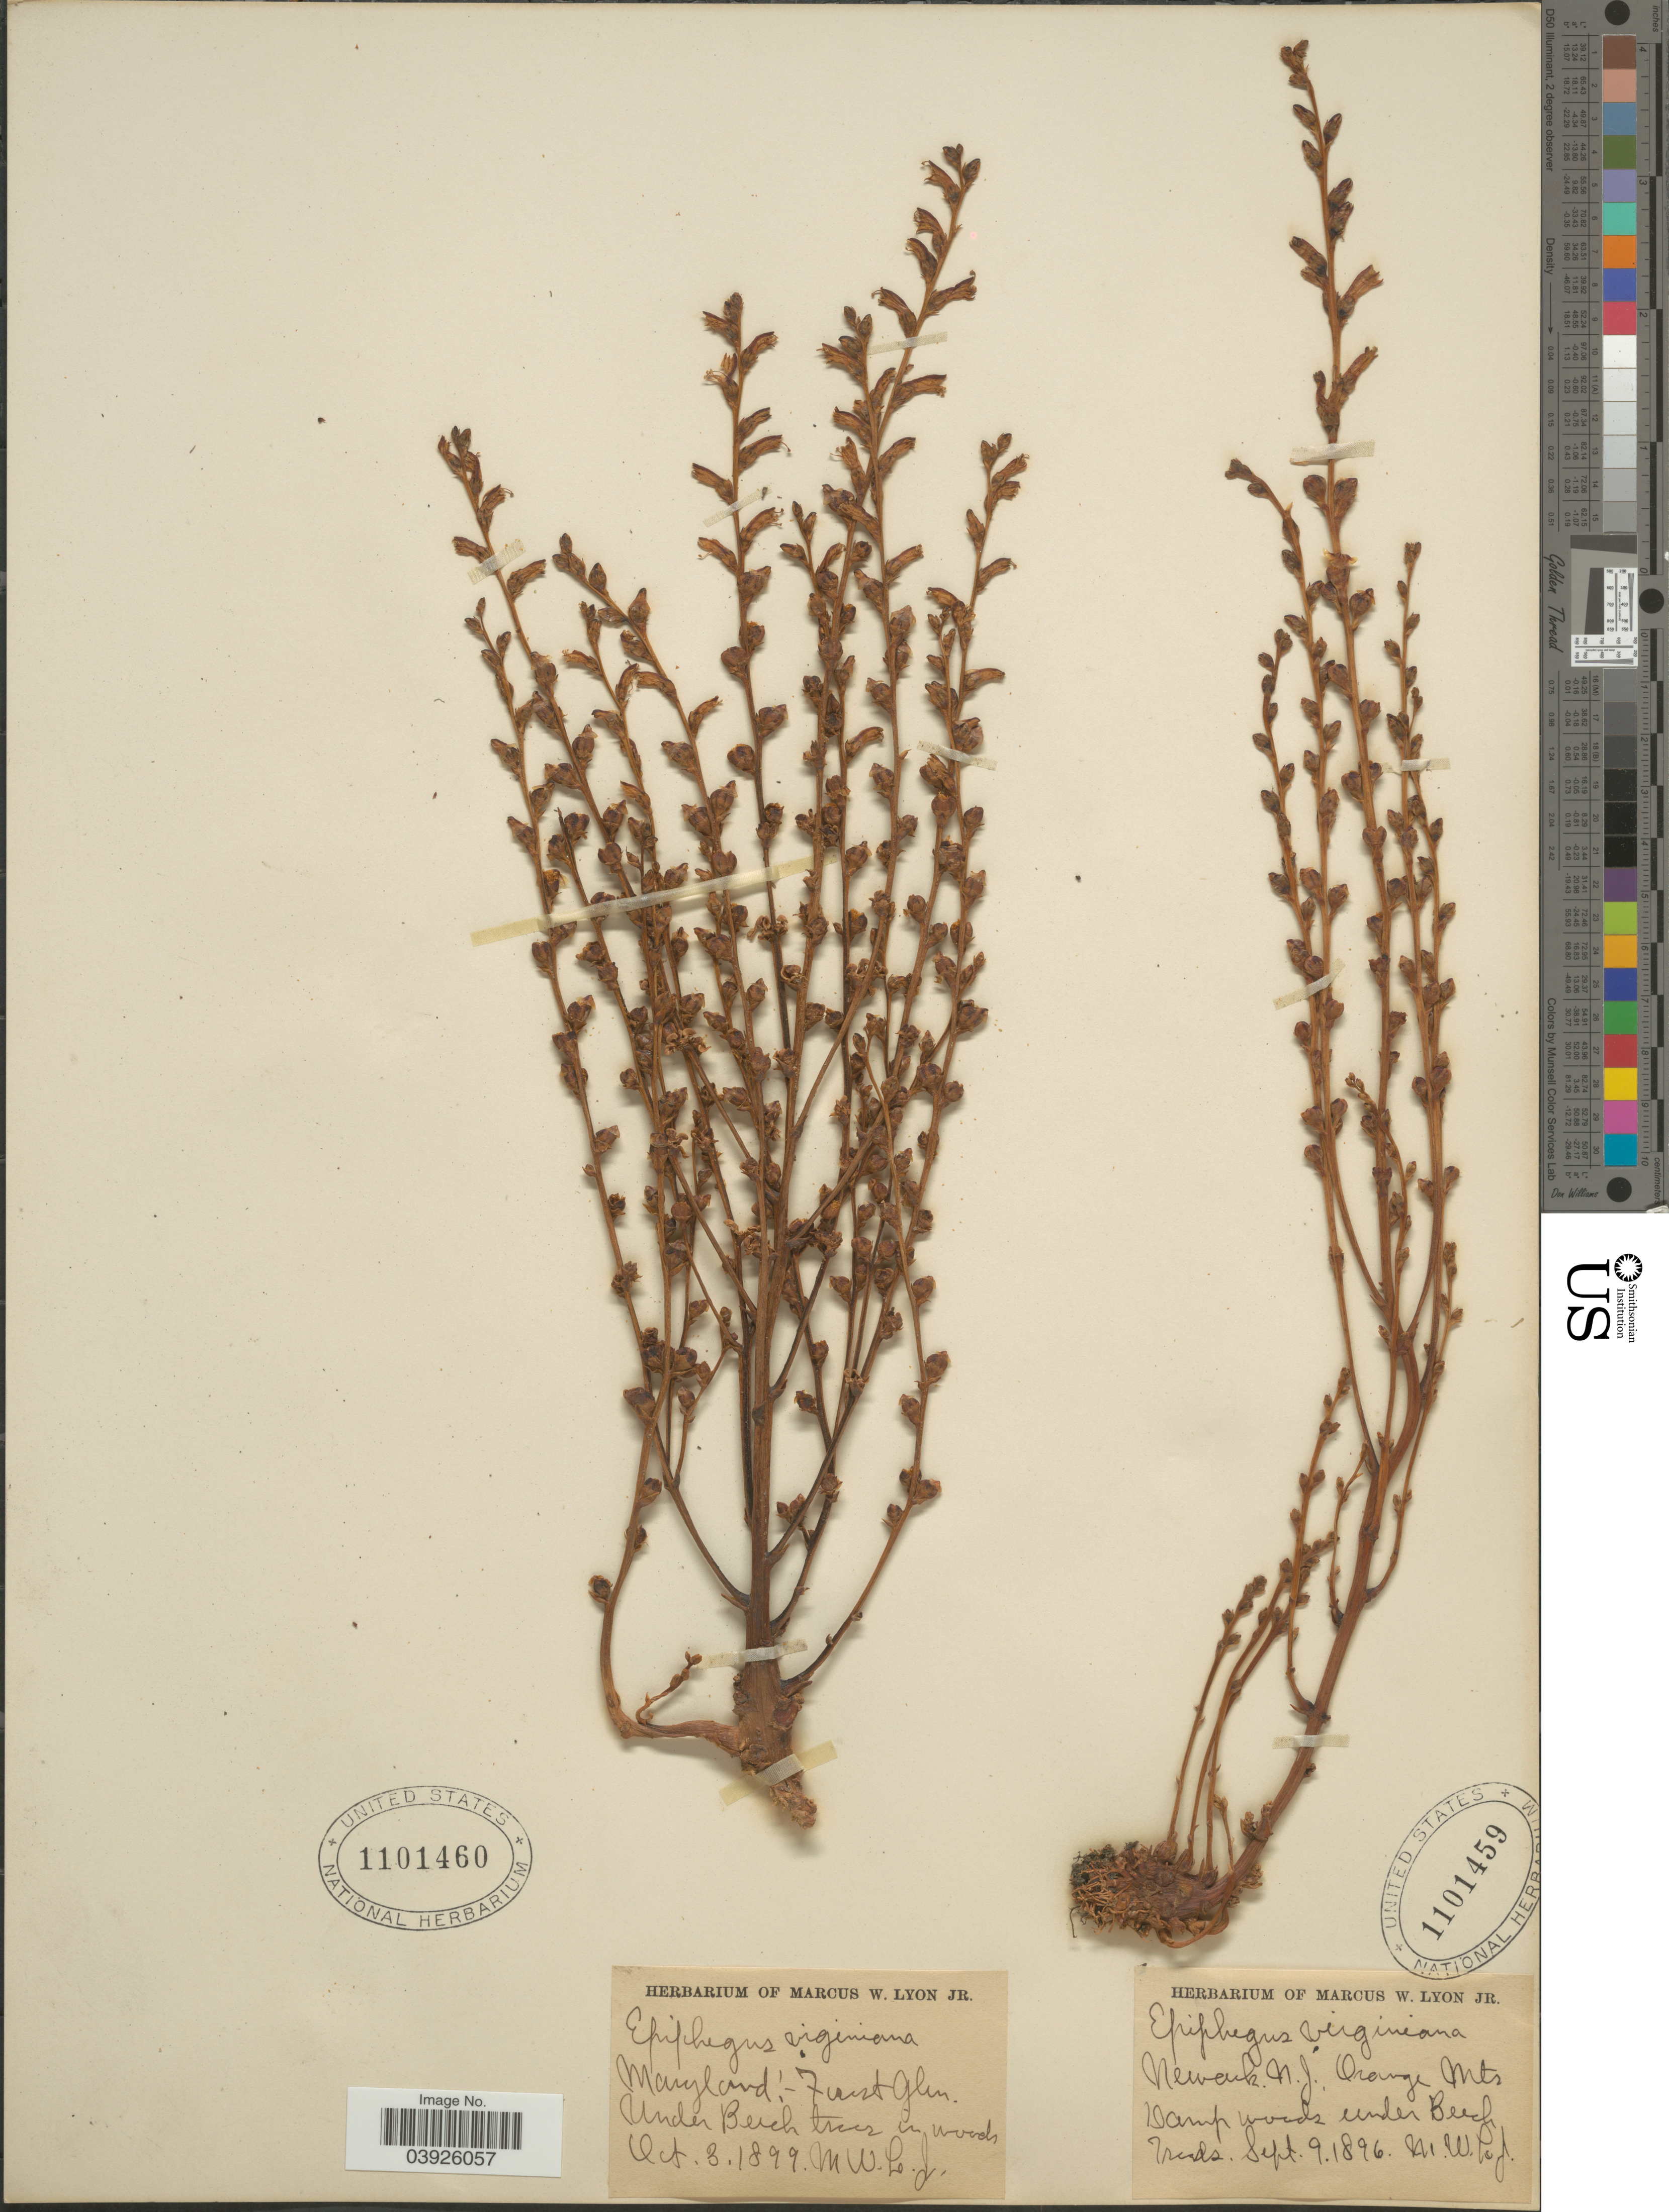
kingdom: Plantae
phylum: Tracheophyta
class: Magnoliopsida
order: Lamiales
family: Orobanchaceae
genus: Epifagus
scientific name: Epifagus virginiana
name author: (L.) W.P.C. Barton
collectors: M. W. Lyon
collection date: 1896-09-09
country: United States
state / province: New Jersey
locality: Newark Orange Mts. Damp woods under Beech.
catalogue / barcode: US 1101459